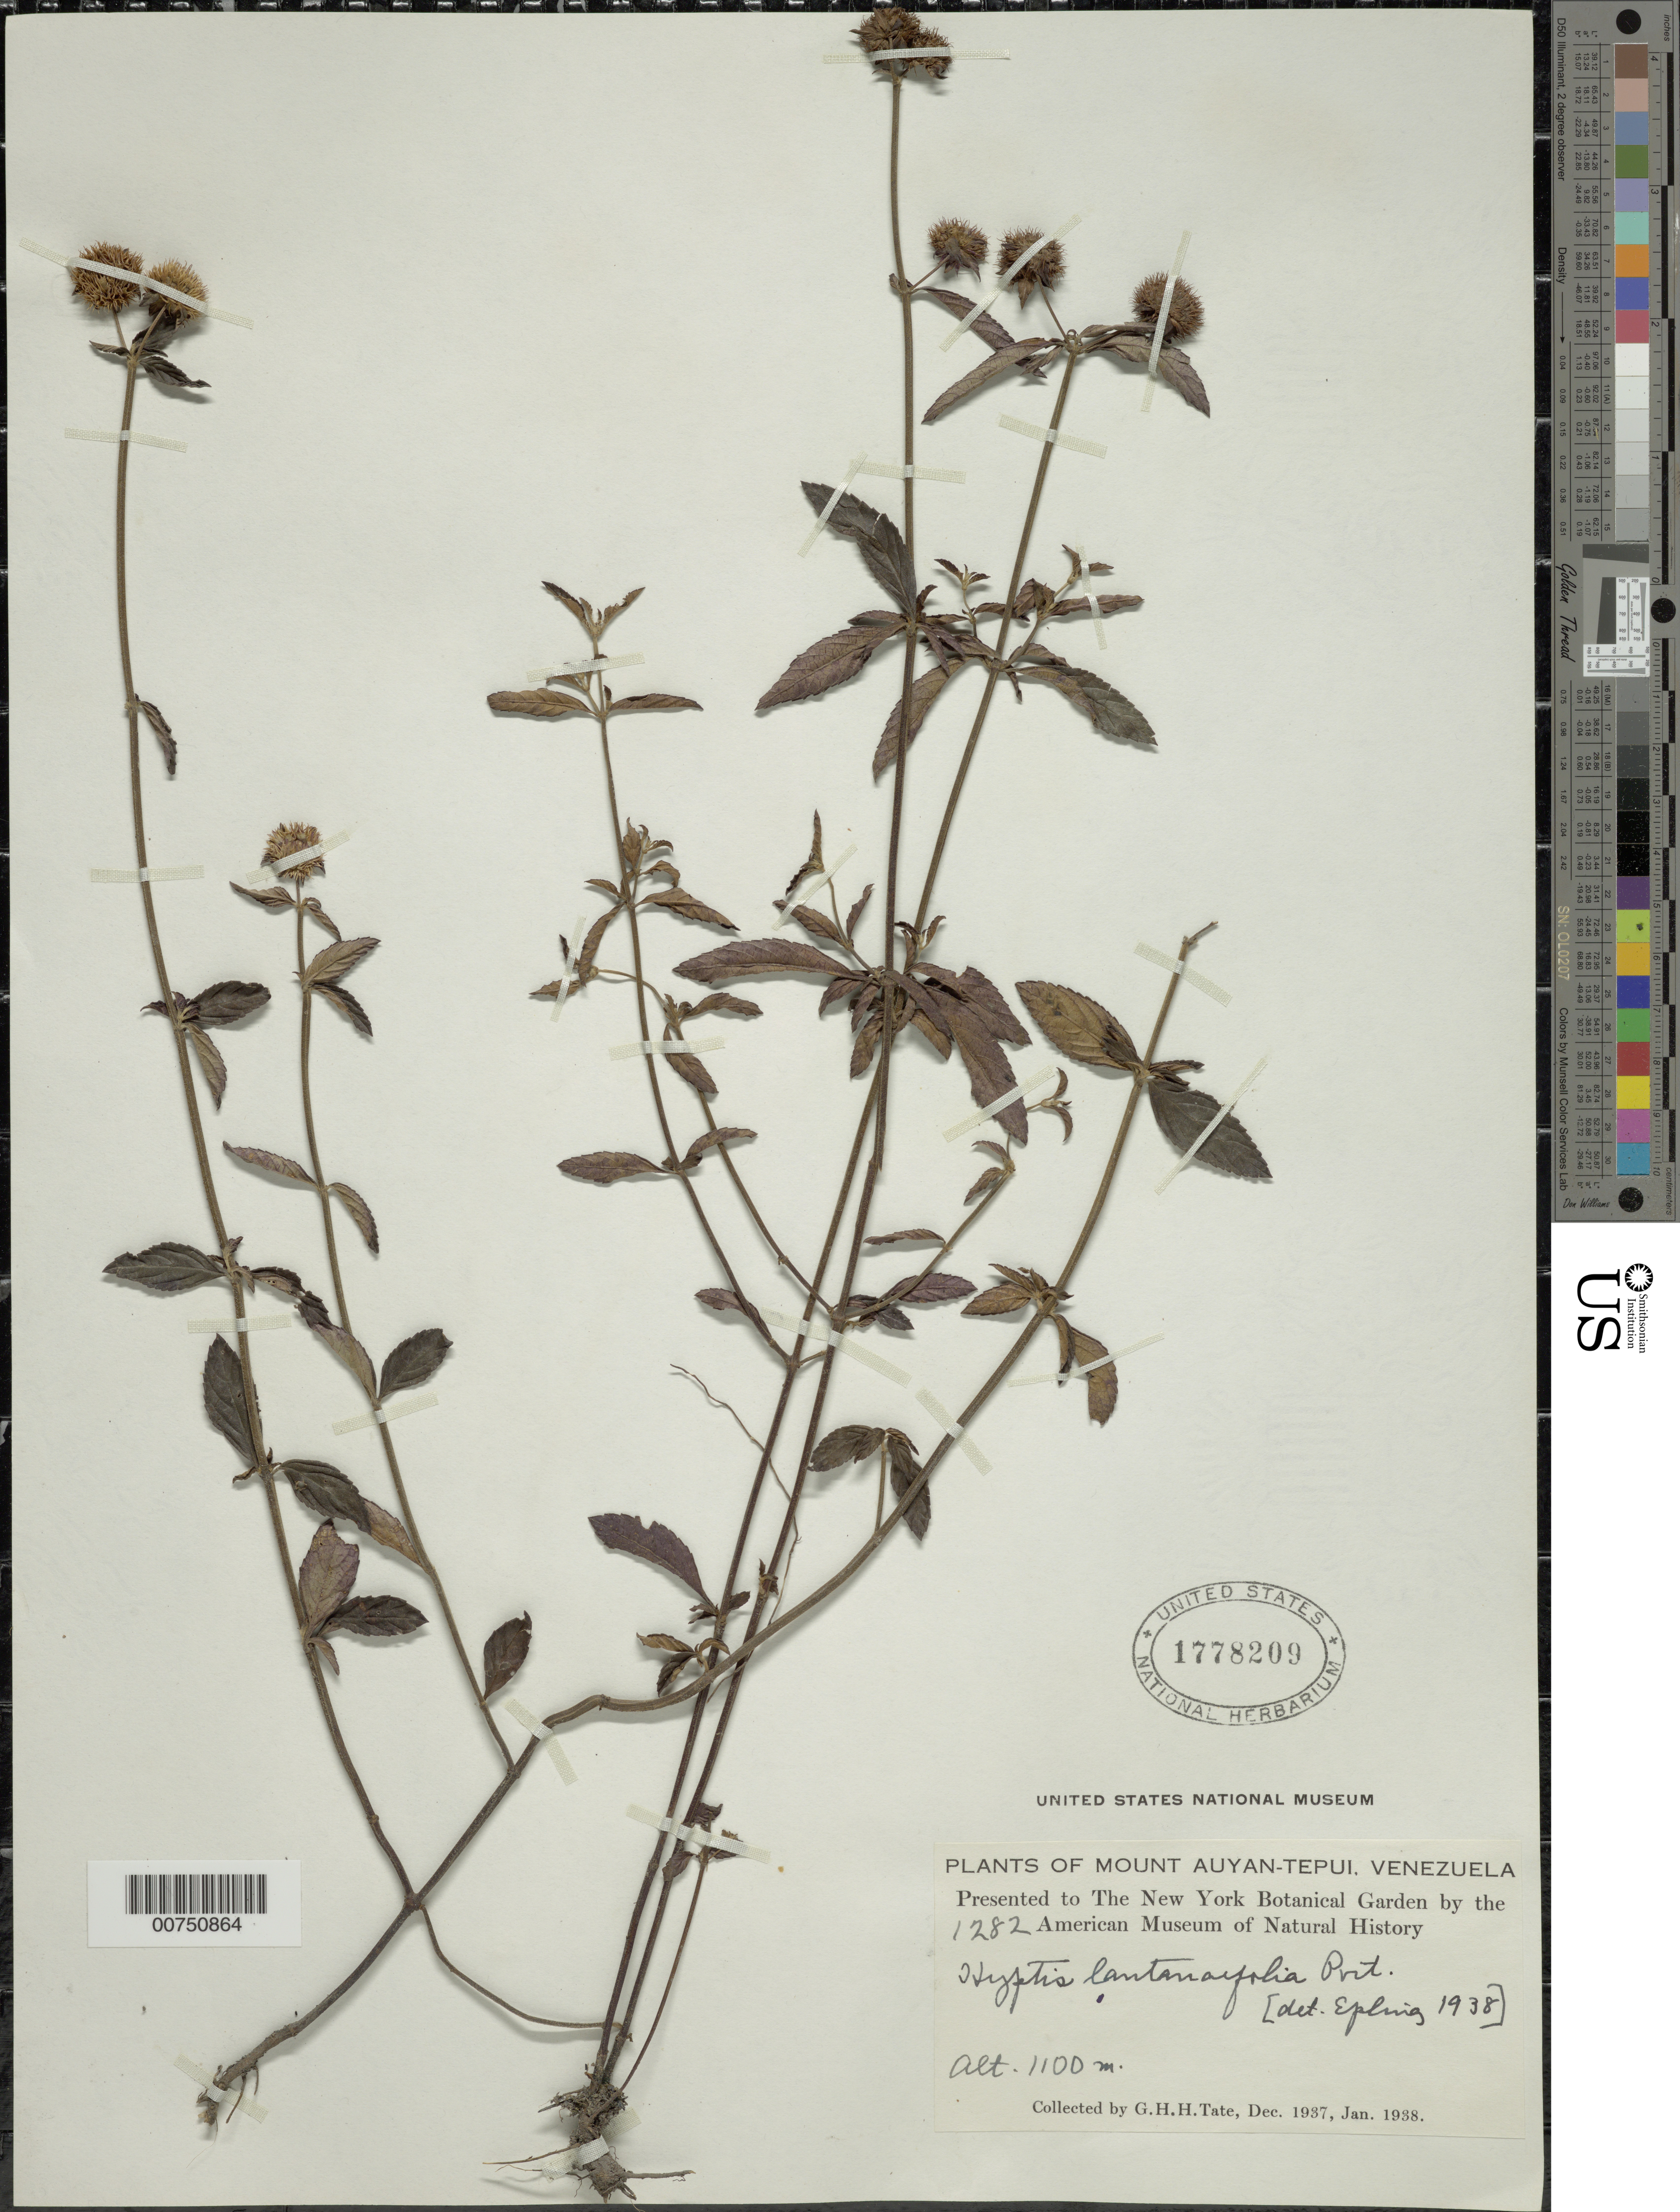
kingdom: Plantae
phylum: Tracheophyta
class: Magnoliopsida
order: Lamiales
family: Lamiaceae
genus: Hyptis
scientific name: Hyptis lantanifolia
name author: Poit.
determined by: Epling, C. C.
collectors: G. H. H.Tate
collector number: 1282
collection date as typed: Dec-37 to Jan-38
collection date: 1937-12/1938-01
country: Venezuela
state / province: Bolívar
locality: Mt. Auyan-tepuí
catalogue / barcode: US 1778209